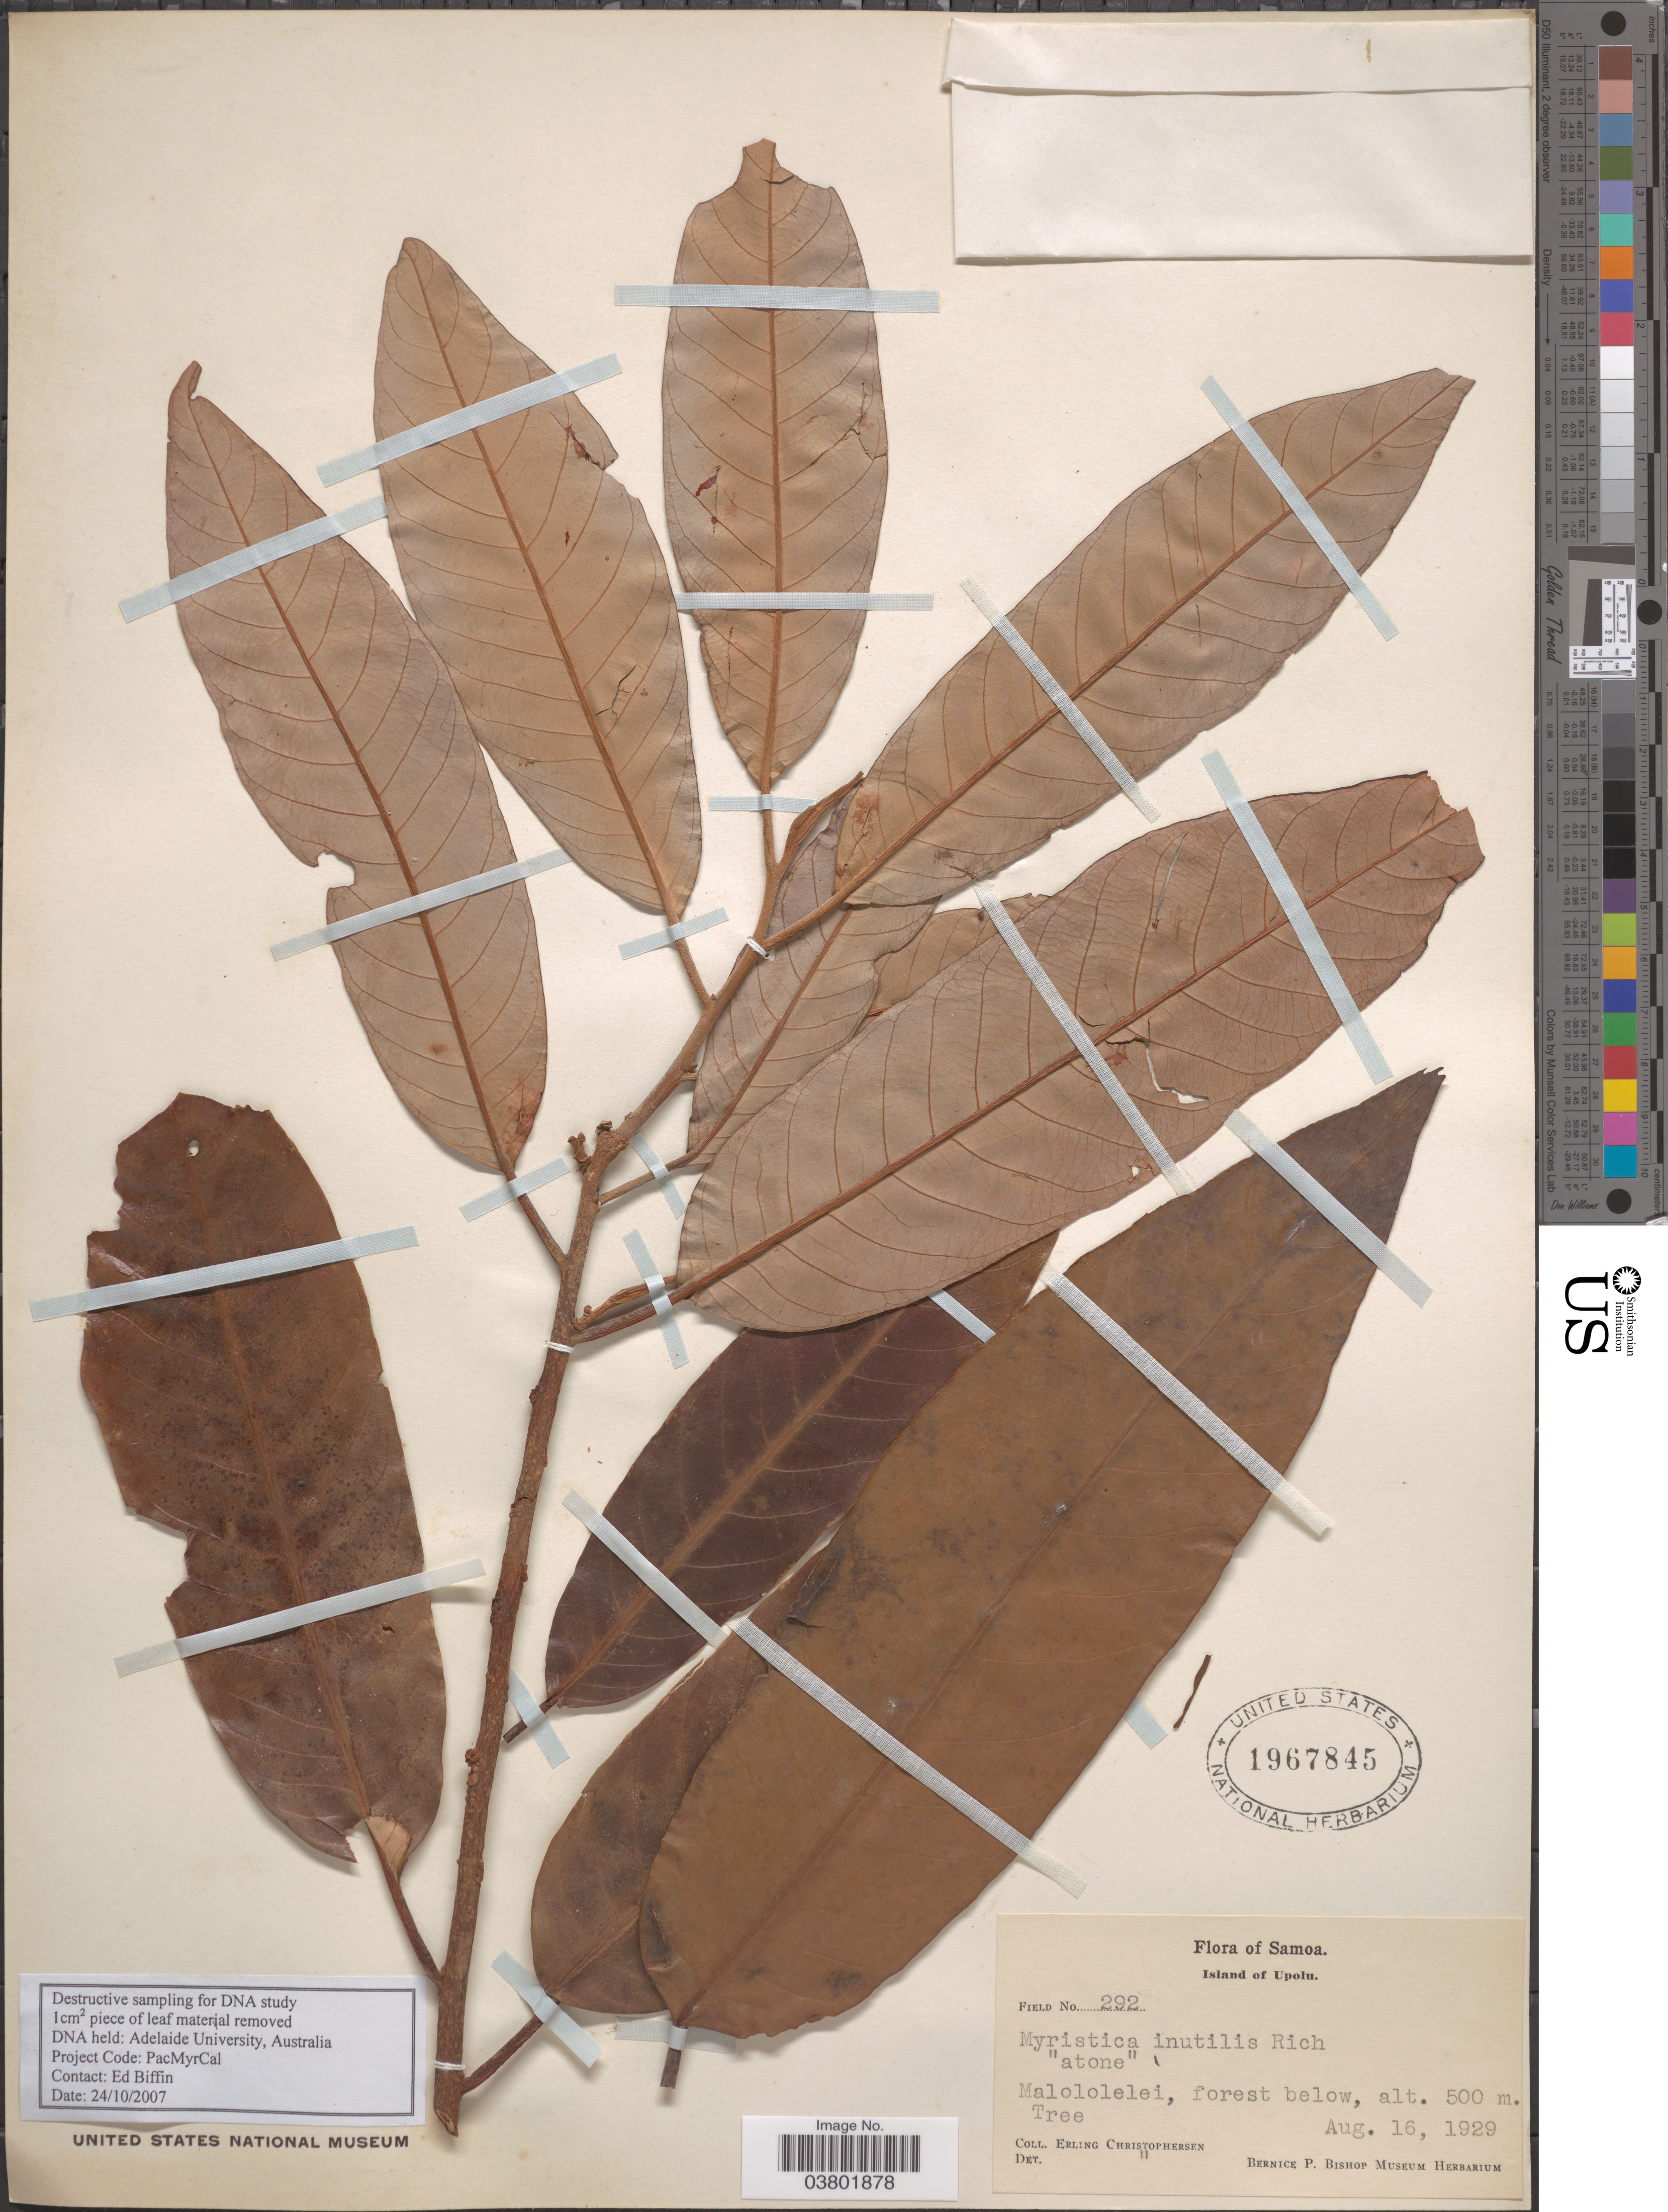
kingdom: Plantae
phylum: Tracheophyta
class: Magnoliopsida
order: Magnoliales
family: Myristicaceae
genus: Myristica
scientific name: Myristica inutilis subsp. inutilis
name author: A. Gray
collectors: E. Christophersen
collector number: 292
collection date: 1929-08-16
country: Samoa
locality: Samoa. Island of Upolu. Malololelei, forest below.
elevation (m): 500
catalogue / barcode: US 1967845